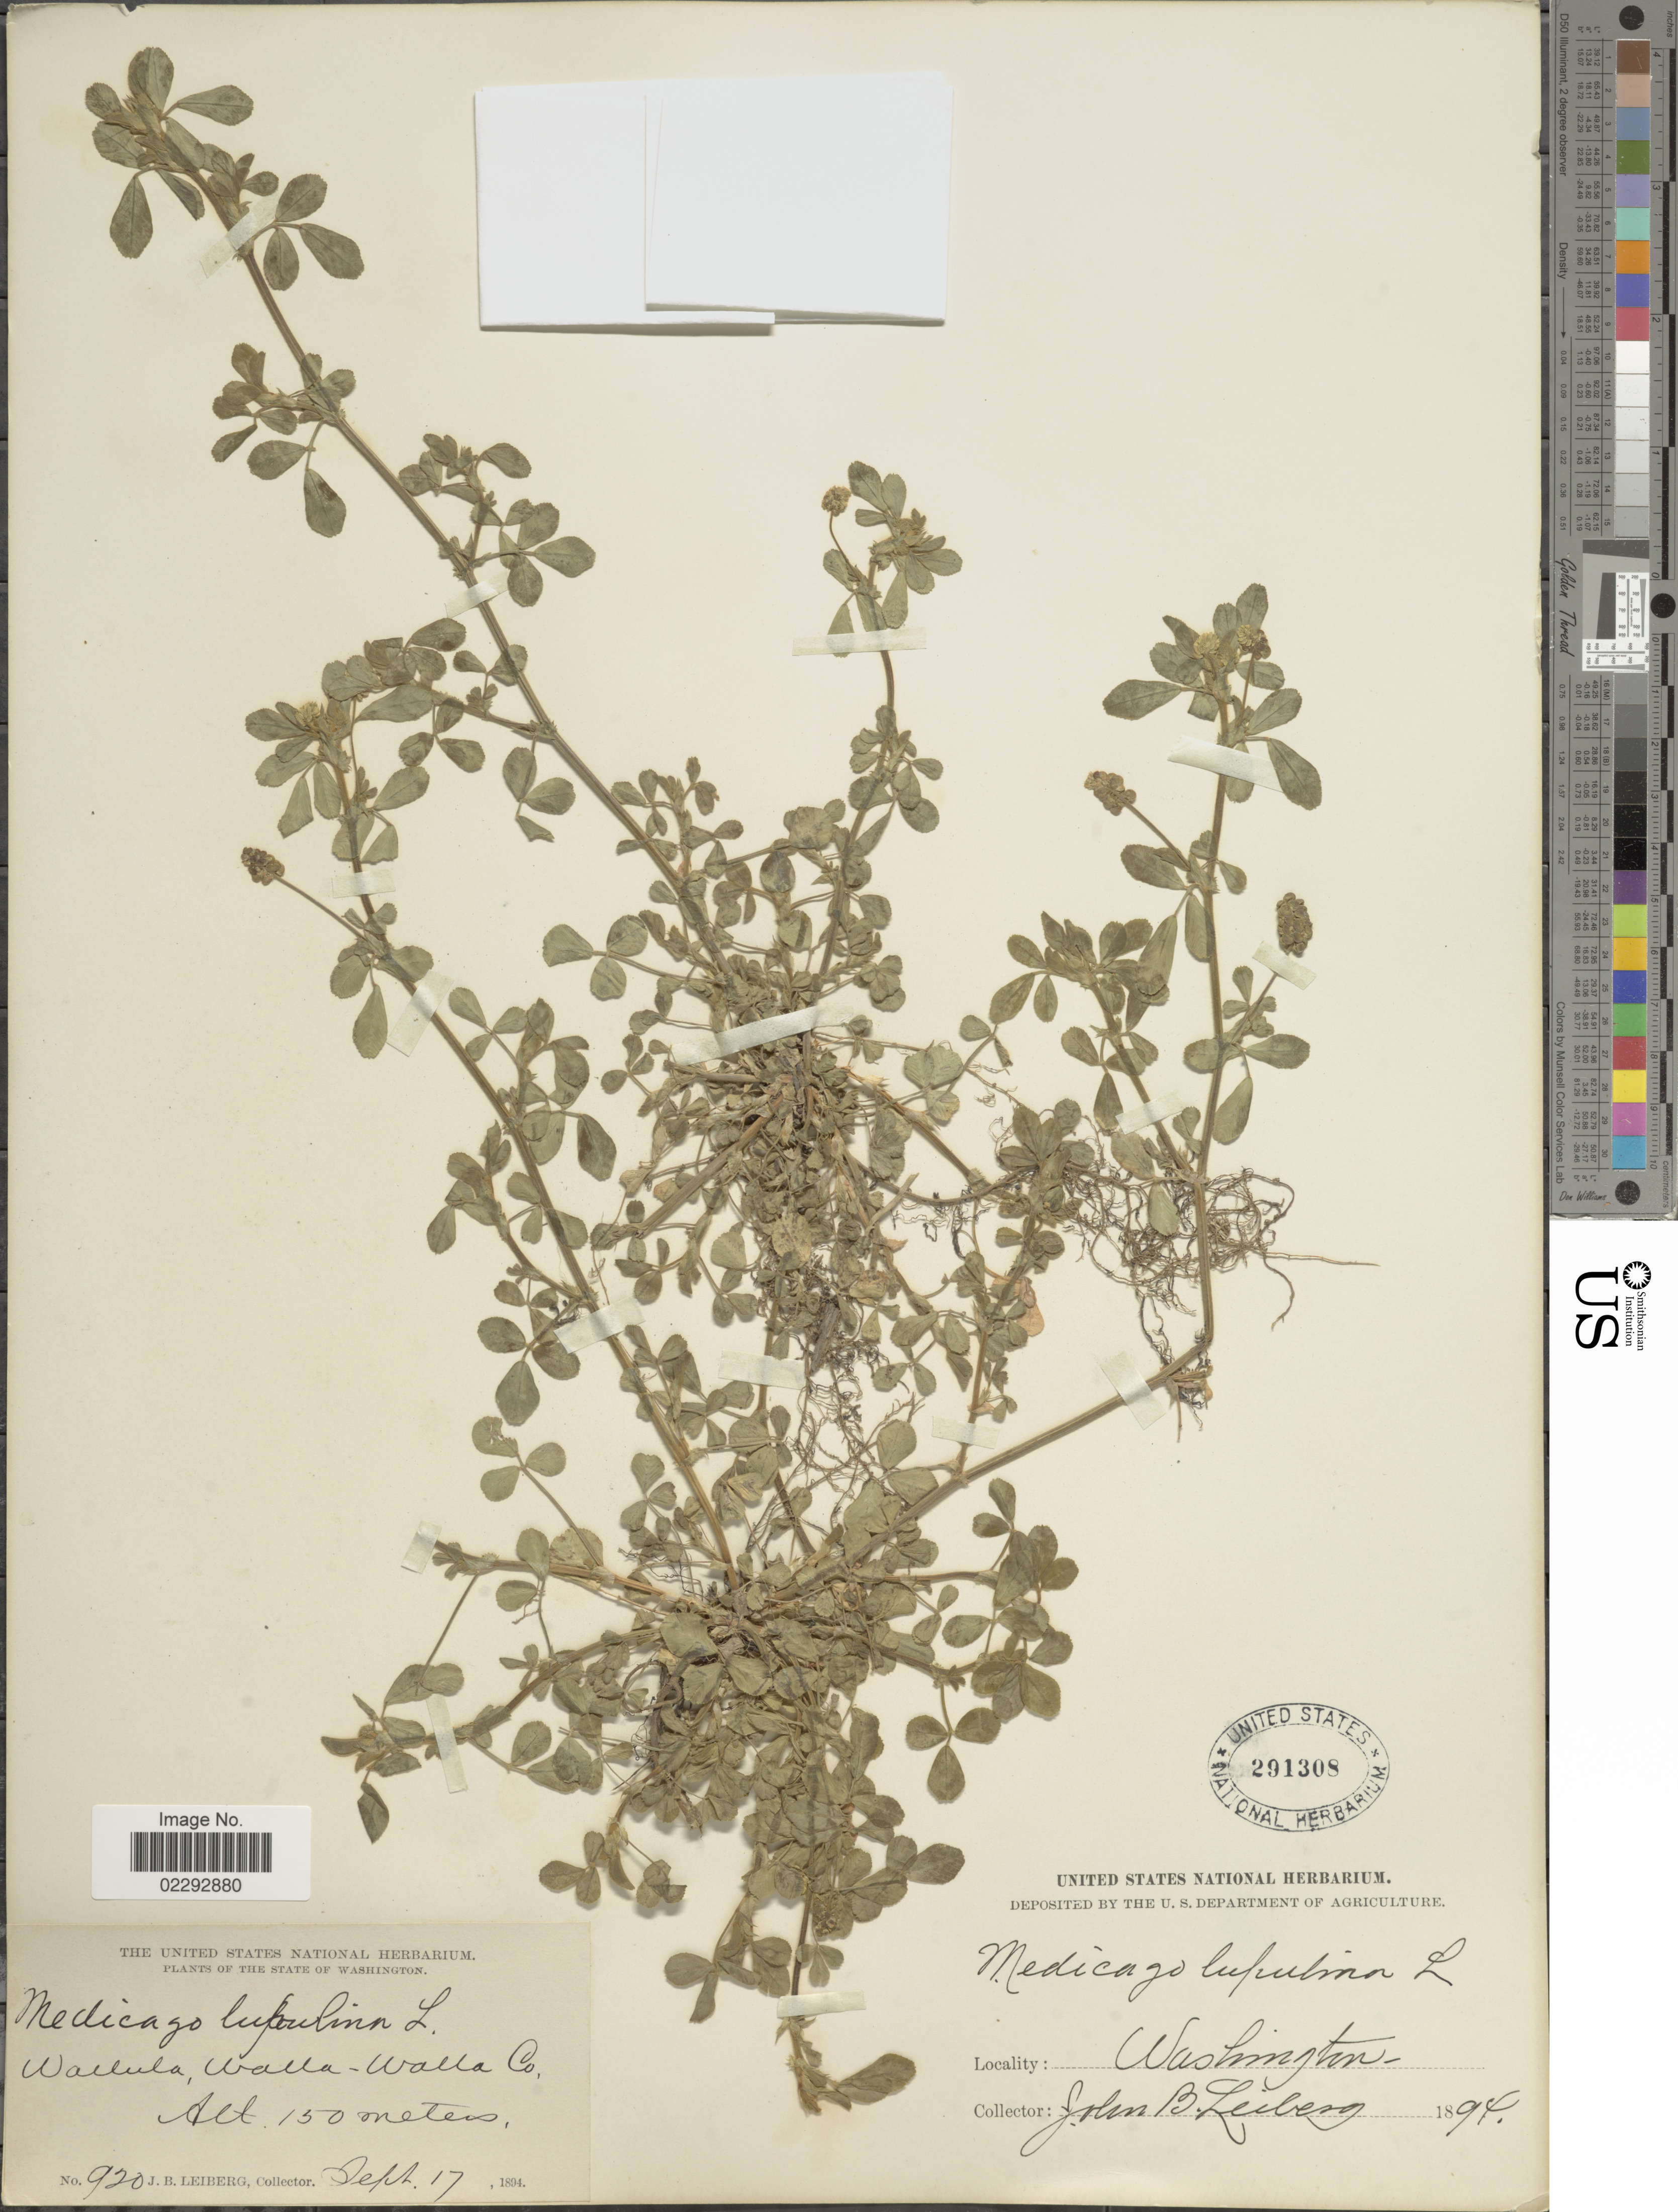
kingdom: Plantae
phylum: Tracheophyta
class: Magnoliopsida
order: Fabales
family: Fabaceae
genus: Medicago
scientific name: Medicago lupulina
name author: L.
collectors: J. B. Leiberg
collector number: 920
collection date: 1894-09-17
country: United States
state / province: Washington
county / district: Walla Walla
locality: Wallula, Walla-Walla Co.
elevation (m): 150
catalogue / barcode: US 291308